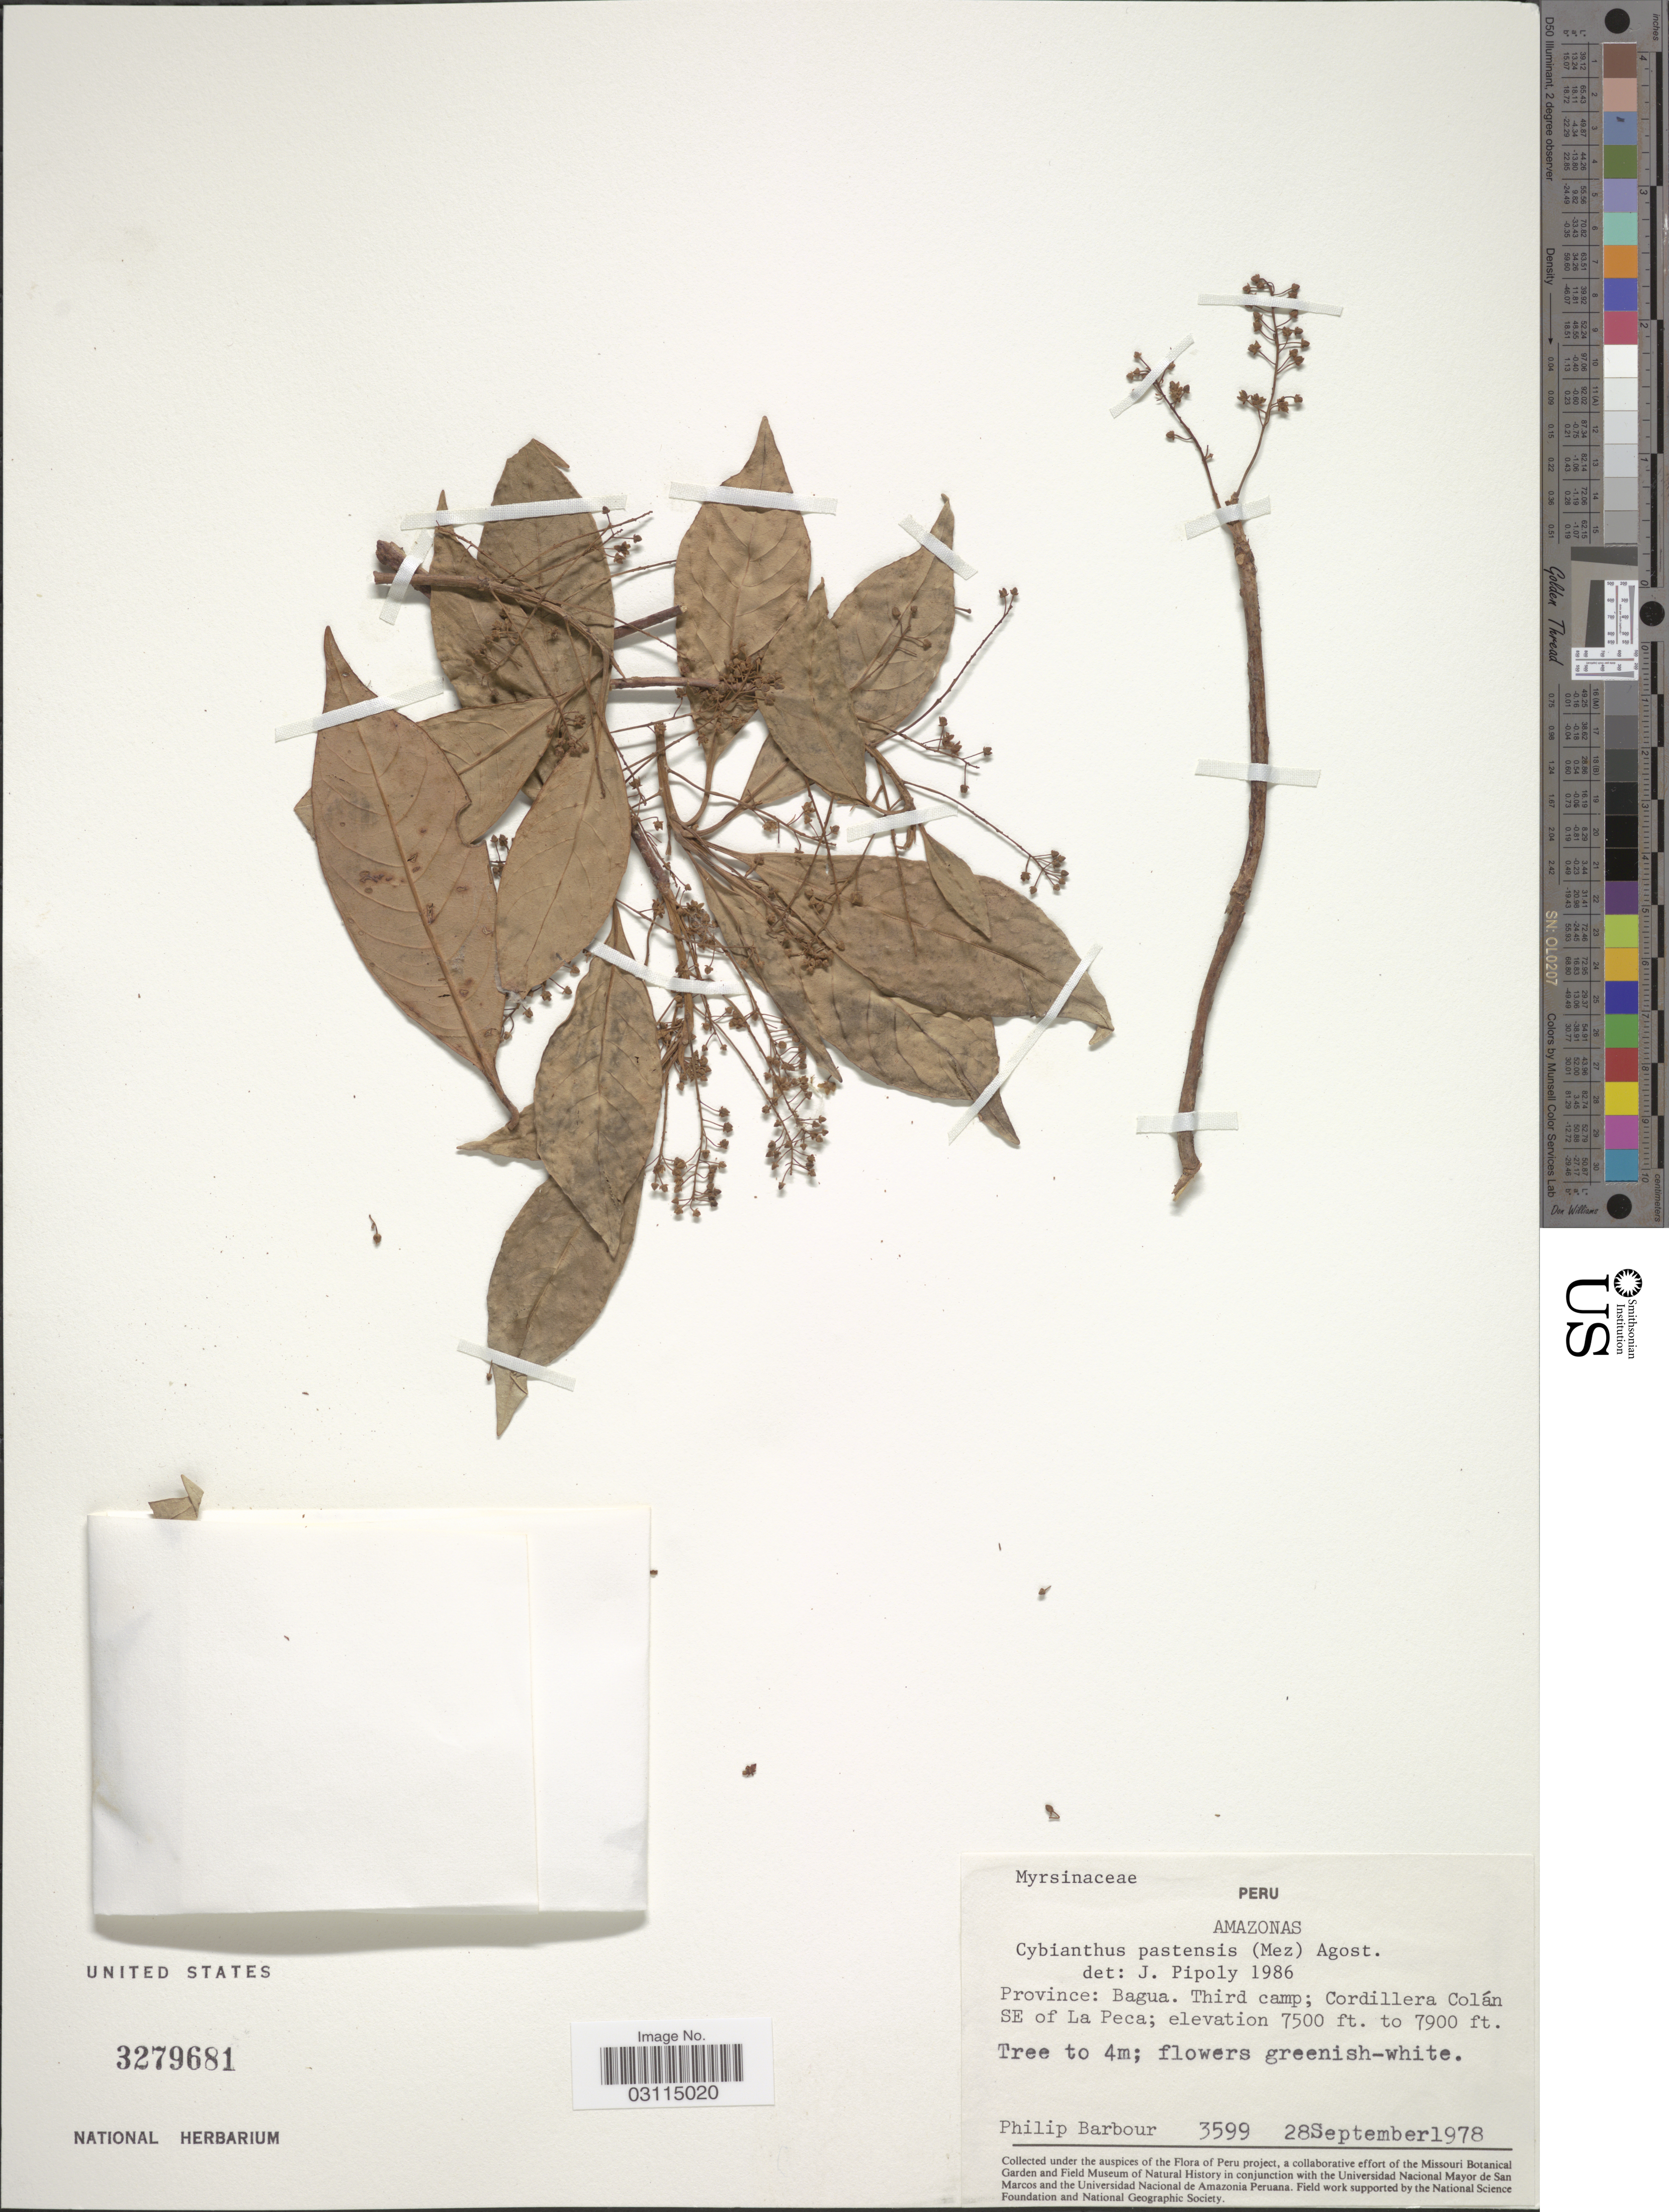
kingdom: Plantae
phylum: Tracheophyta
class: Magnoliopsida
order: Ericales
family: Primulaceae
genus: Cybianthus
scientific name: Cybianthus pastensis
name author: (Mez) G. Agostini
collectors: P. Barbour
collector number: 3599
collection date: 1978-09-28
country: Peru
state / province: Amazonas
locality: Province: Bagua, Third camp; Cordillera Colán SE of La Peca.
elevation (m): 2286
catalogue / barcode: US 3279681